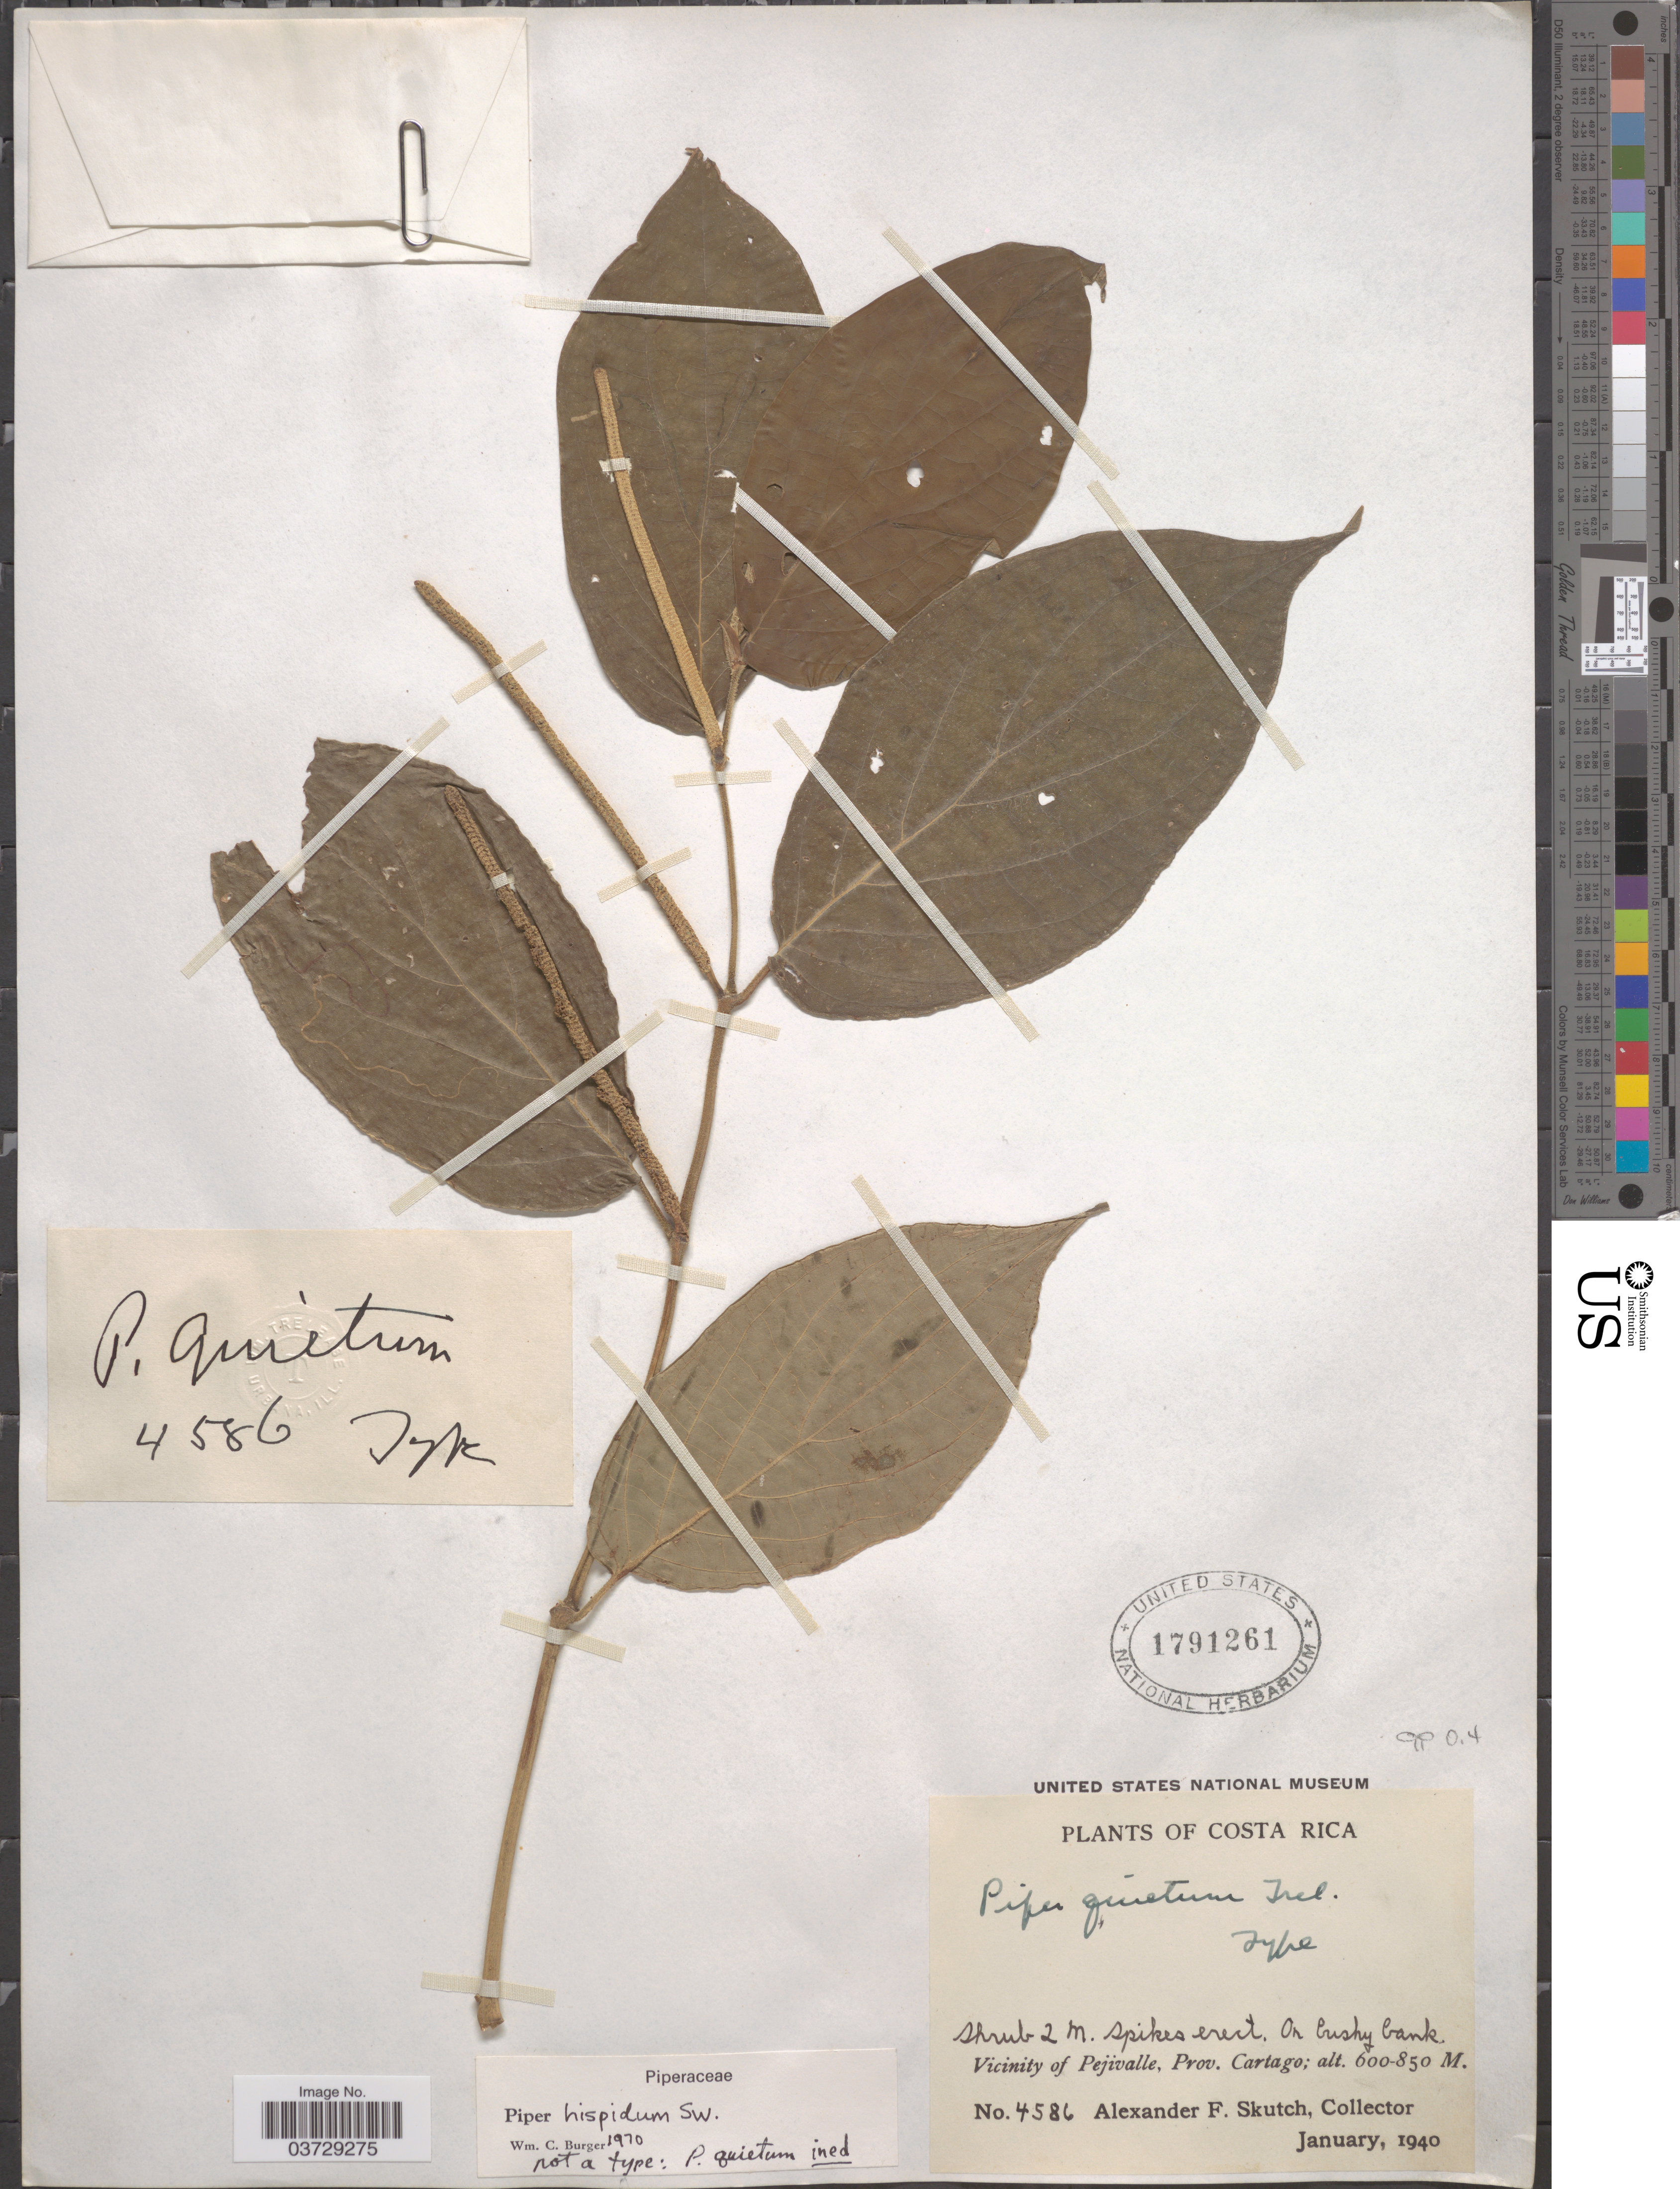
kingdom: Plantae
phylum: Tracheophyta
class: Magnoliopsida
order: Piperales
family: Piperaceae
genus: Piper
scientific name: Piper hispidum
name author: Sw.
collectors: A. F. Skutch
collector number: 4586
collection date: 1940-01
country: Costa Rica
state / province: Cartago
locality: Vicinity of Pejivalle.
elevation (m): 600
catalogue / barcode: US 1791261